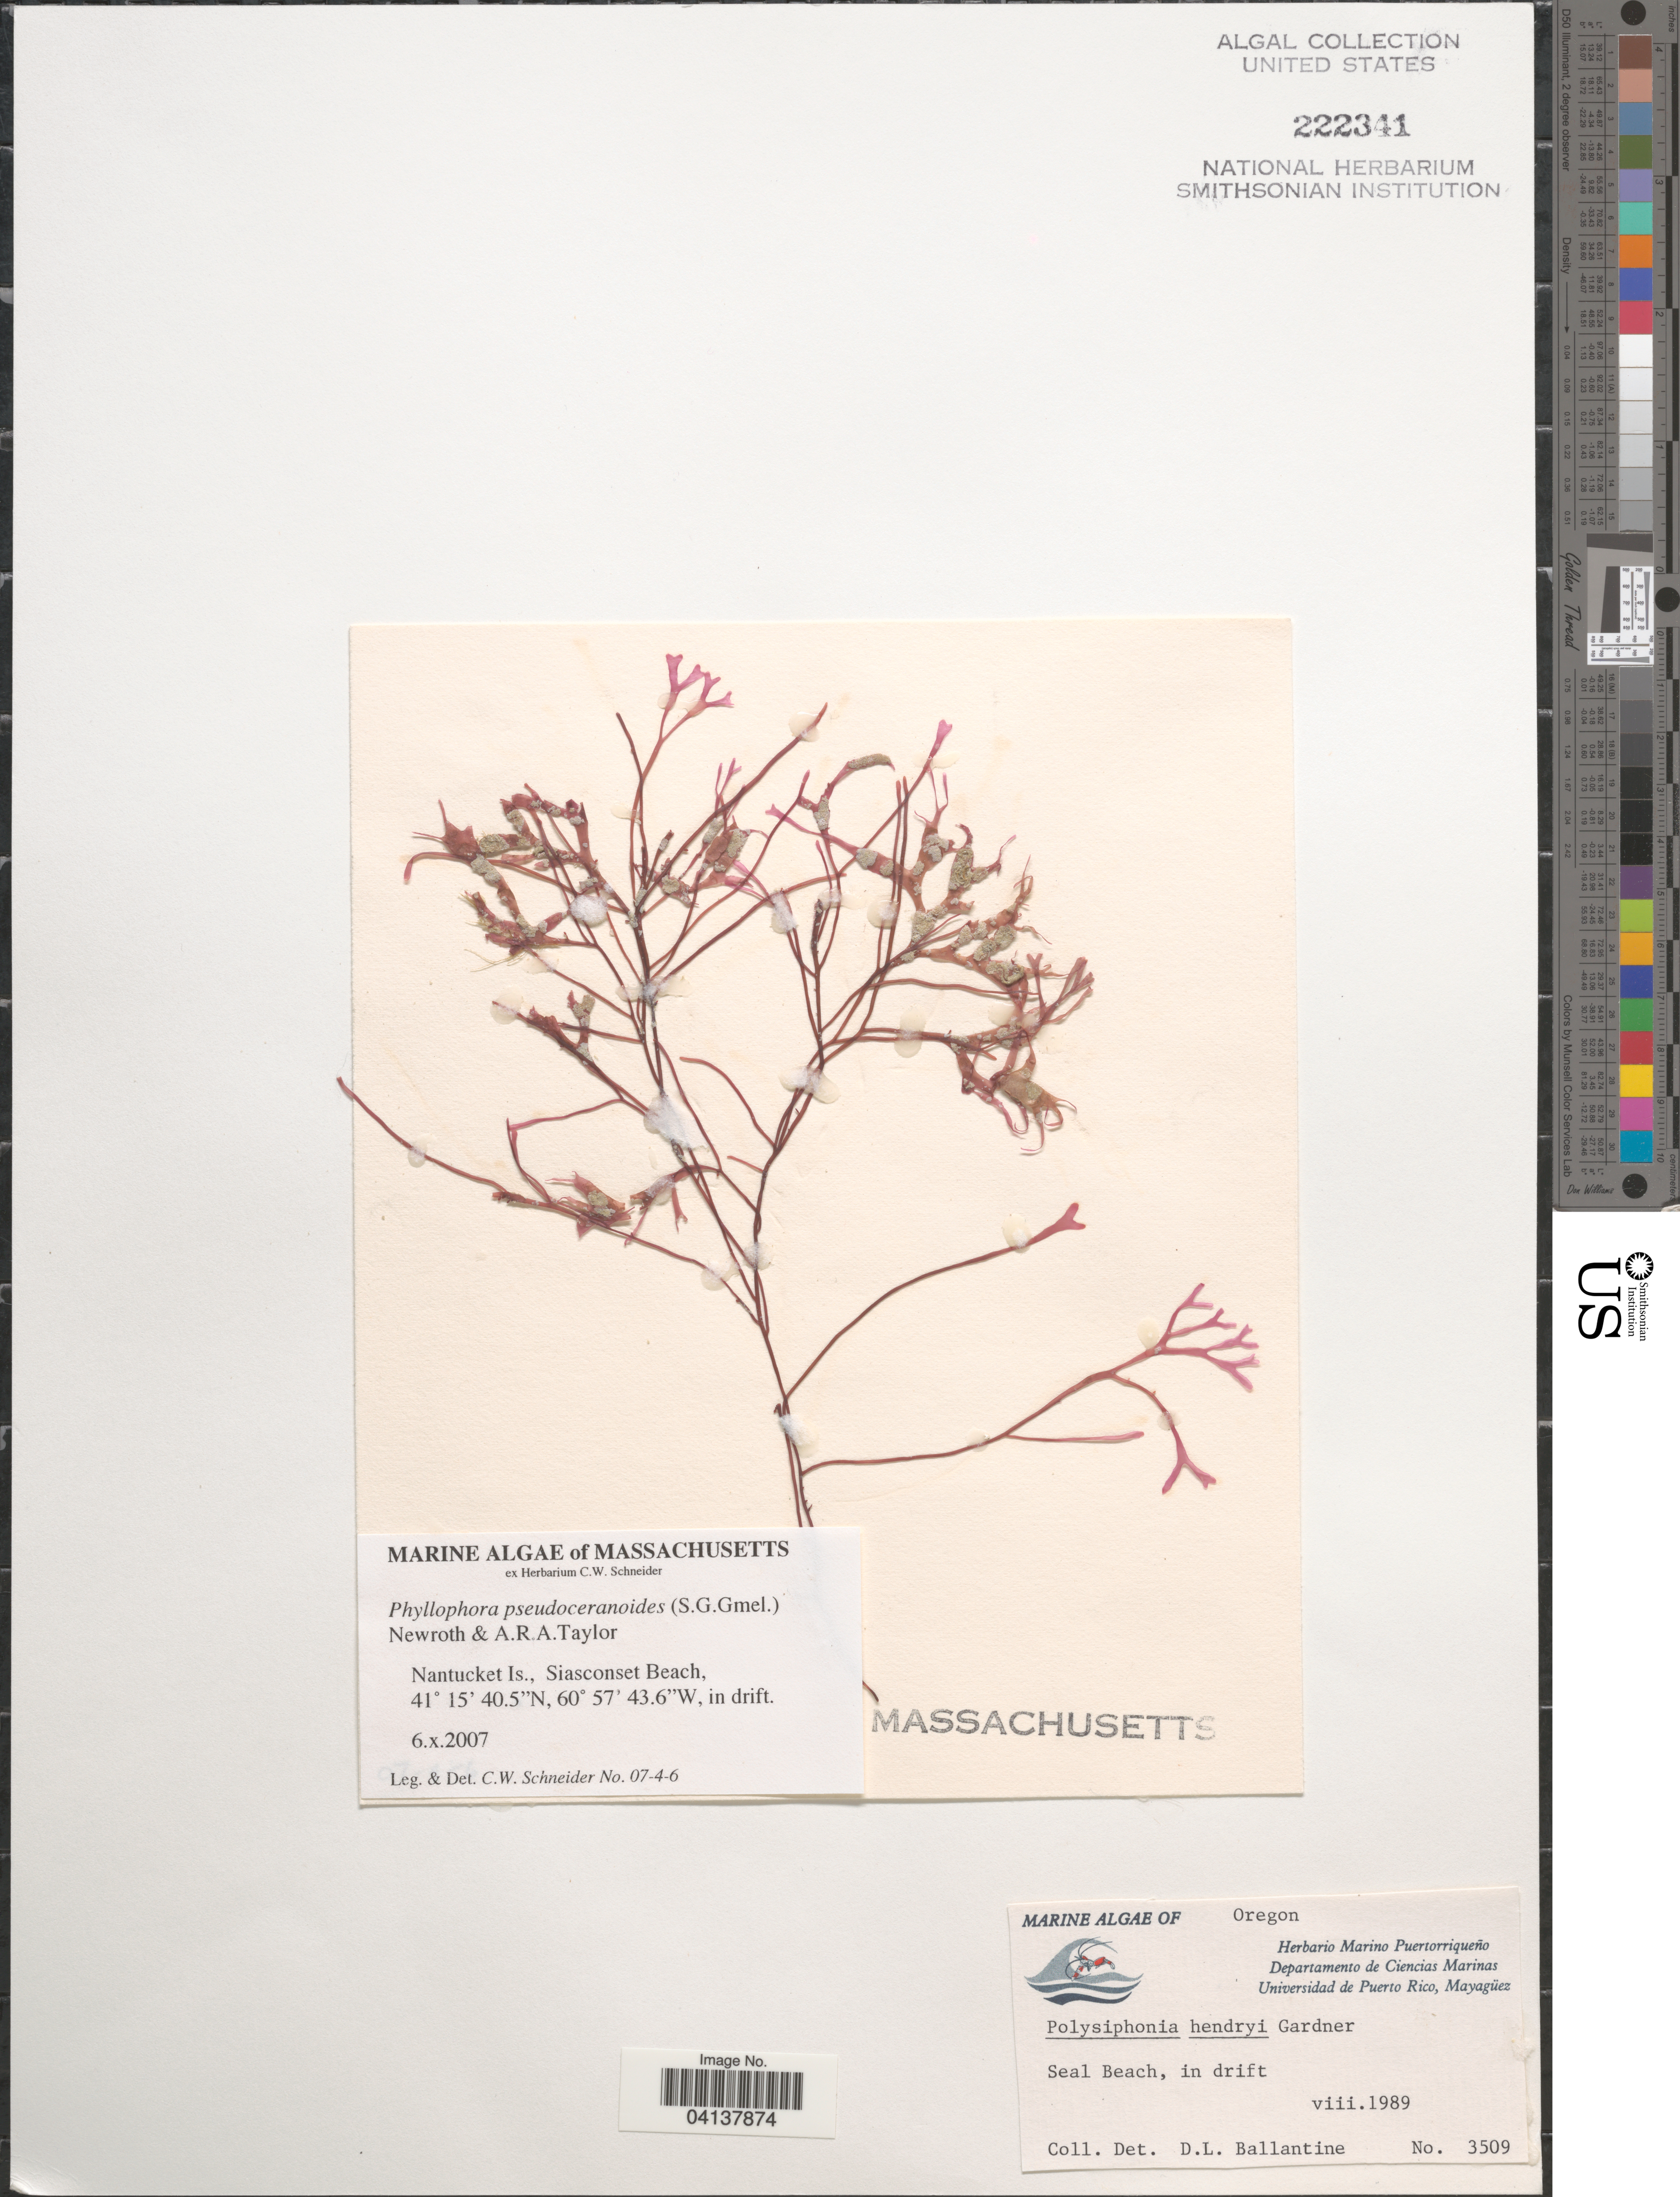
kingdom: Plantae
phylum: Rhodophyta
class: Florideophyceae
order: Gigartinales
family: Phyllophoraceae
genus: Phyllophora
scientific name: Phyllophora pseudoceranoides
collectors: C. W.Schneider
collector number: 07-4-6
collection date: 2007-10-06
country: United States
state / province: Massachusetts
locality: Nantucket Is., Siasconset Beach, in drift.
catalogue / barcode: US 222341